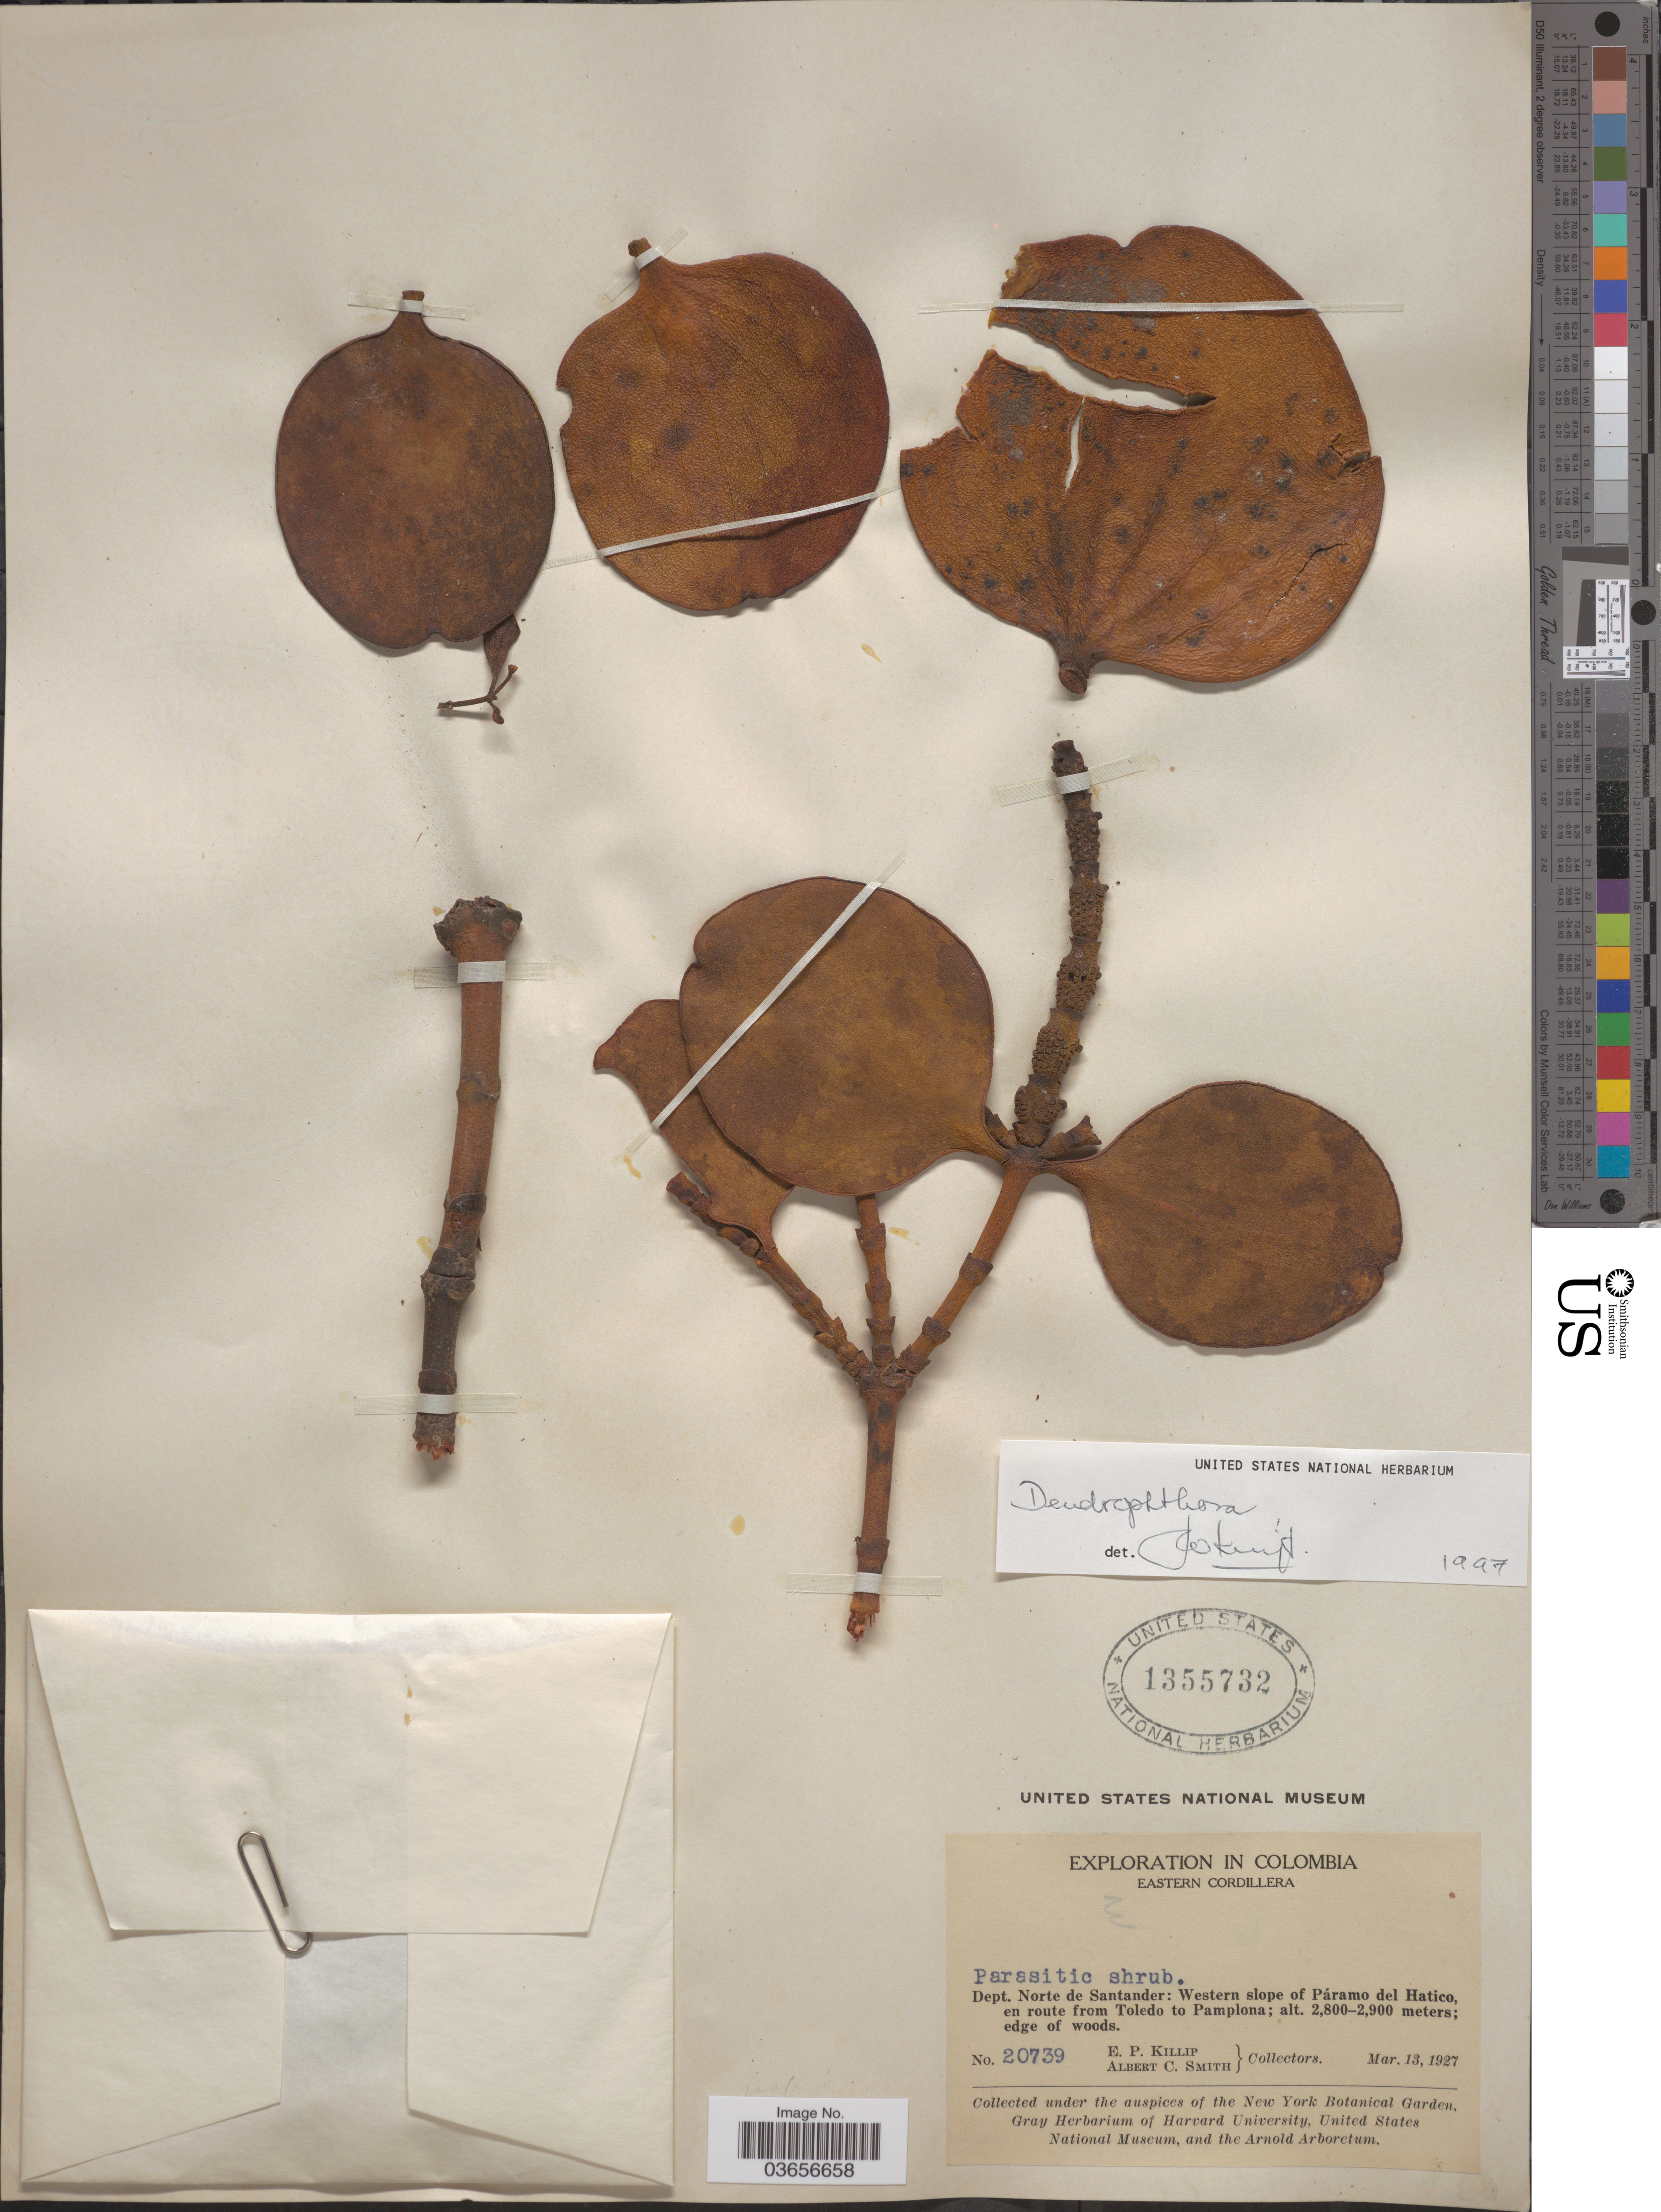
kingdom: Plantae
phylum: Tracheophyta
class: Magnoliopsida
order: Santalales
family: Viscaceae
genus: Dendrophthora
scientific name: Dendrophthora sp.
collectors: E. P. Killip & A. C. Smith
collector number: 20739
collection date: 1927-03-13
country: Colombia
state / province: Norte de Santander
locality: Eastern Cordillera. Dept. Norte de Santander: Western slope of Páramo del Hatico, en route from Toledo to Pamplona.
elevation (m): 2800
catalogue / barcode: US 1355732